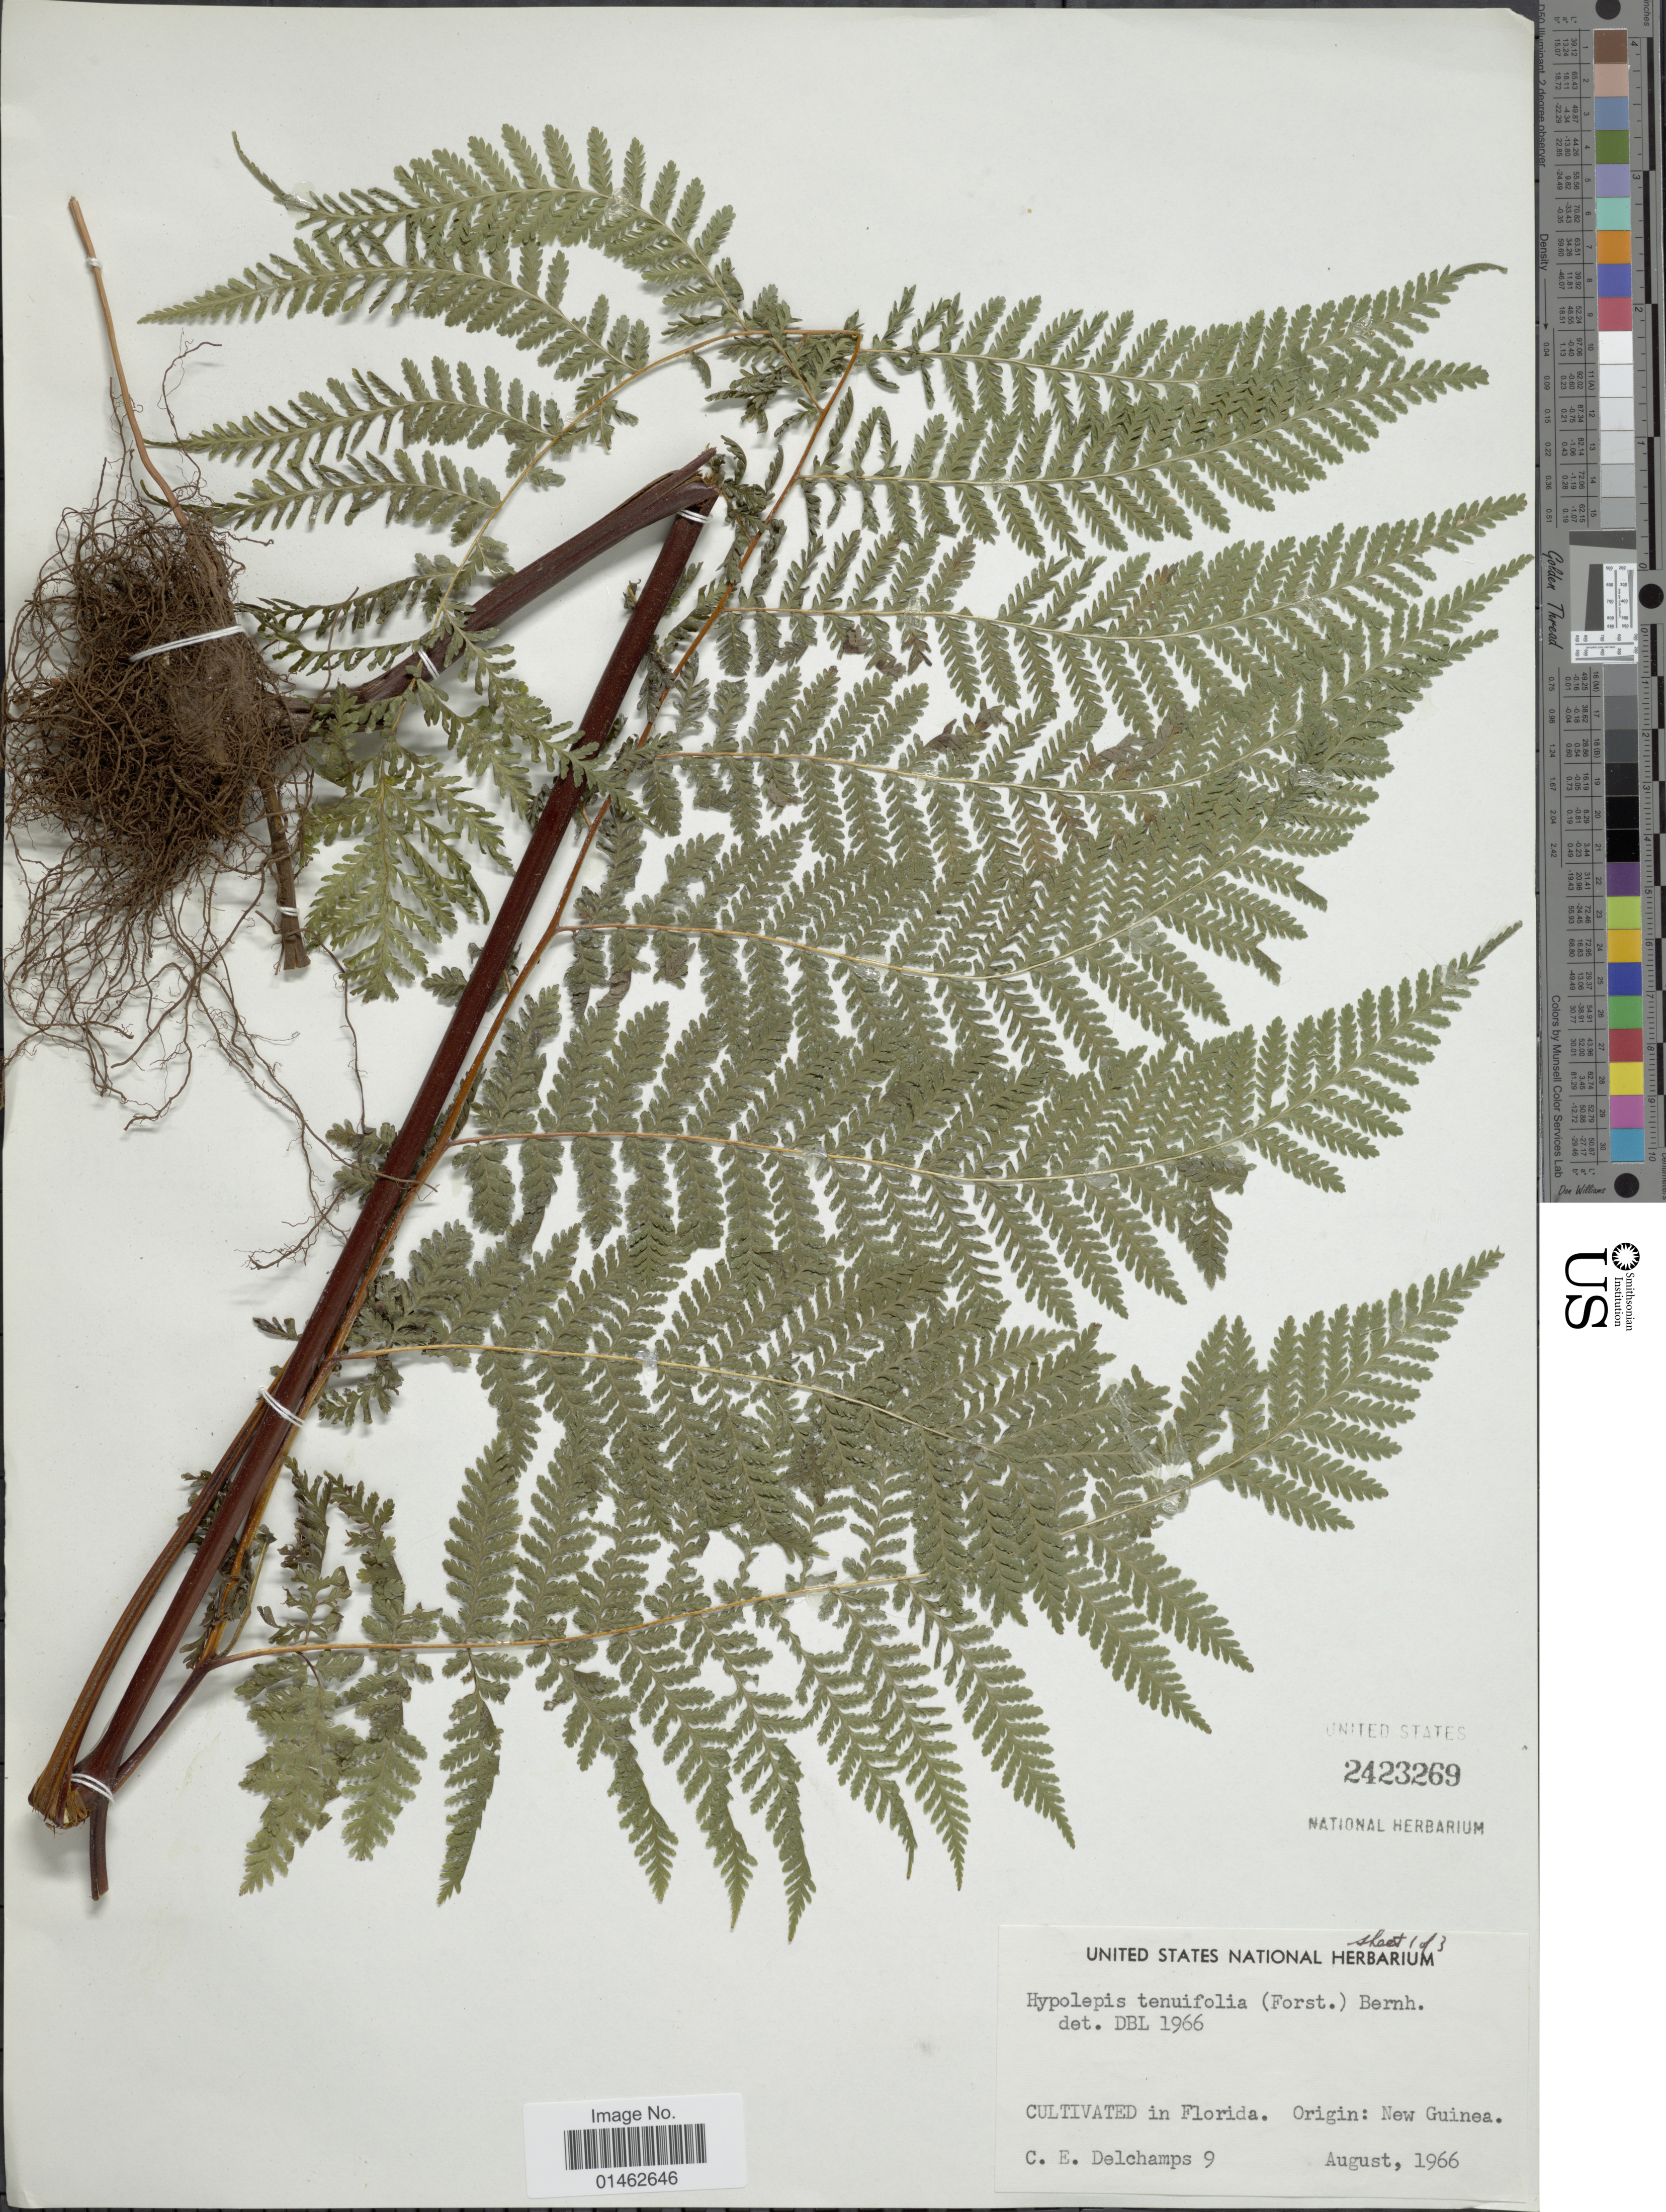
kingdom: Plantae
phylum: Tracheophyta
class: Polypodiopsida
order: Polypodiales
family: Dennstaedtiaceae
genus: Hypolepis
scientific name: Hypolepis tenuifolia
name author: (G. Forst.) Bernh.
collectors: C. Delchamps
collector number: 9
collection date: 1966-08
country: United States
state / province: Florida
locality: Cultivated in Florida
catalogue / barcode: US 2423269